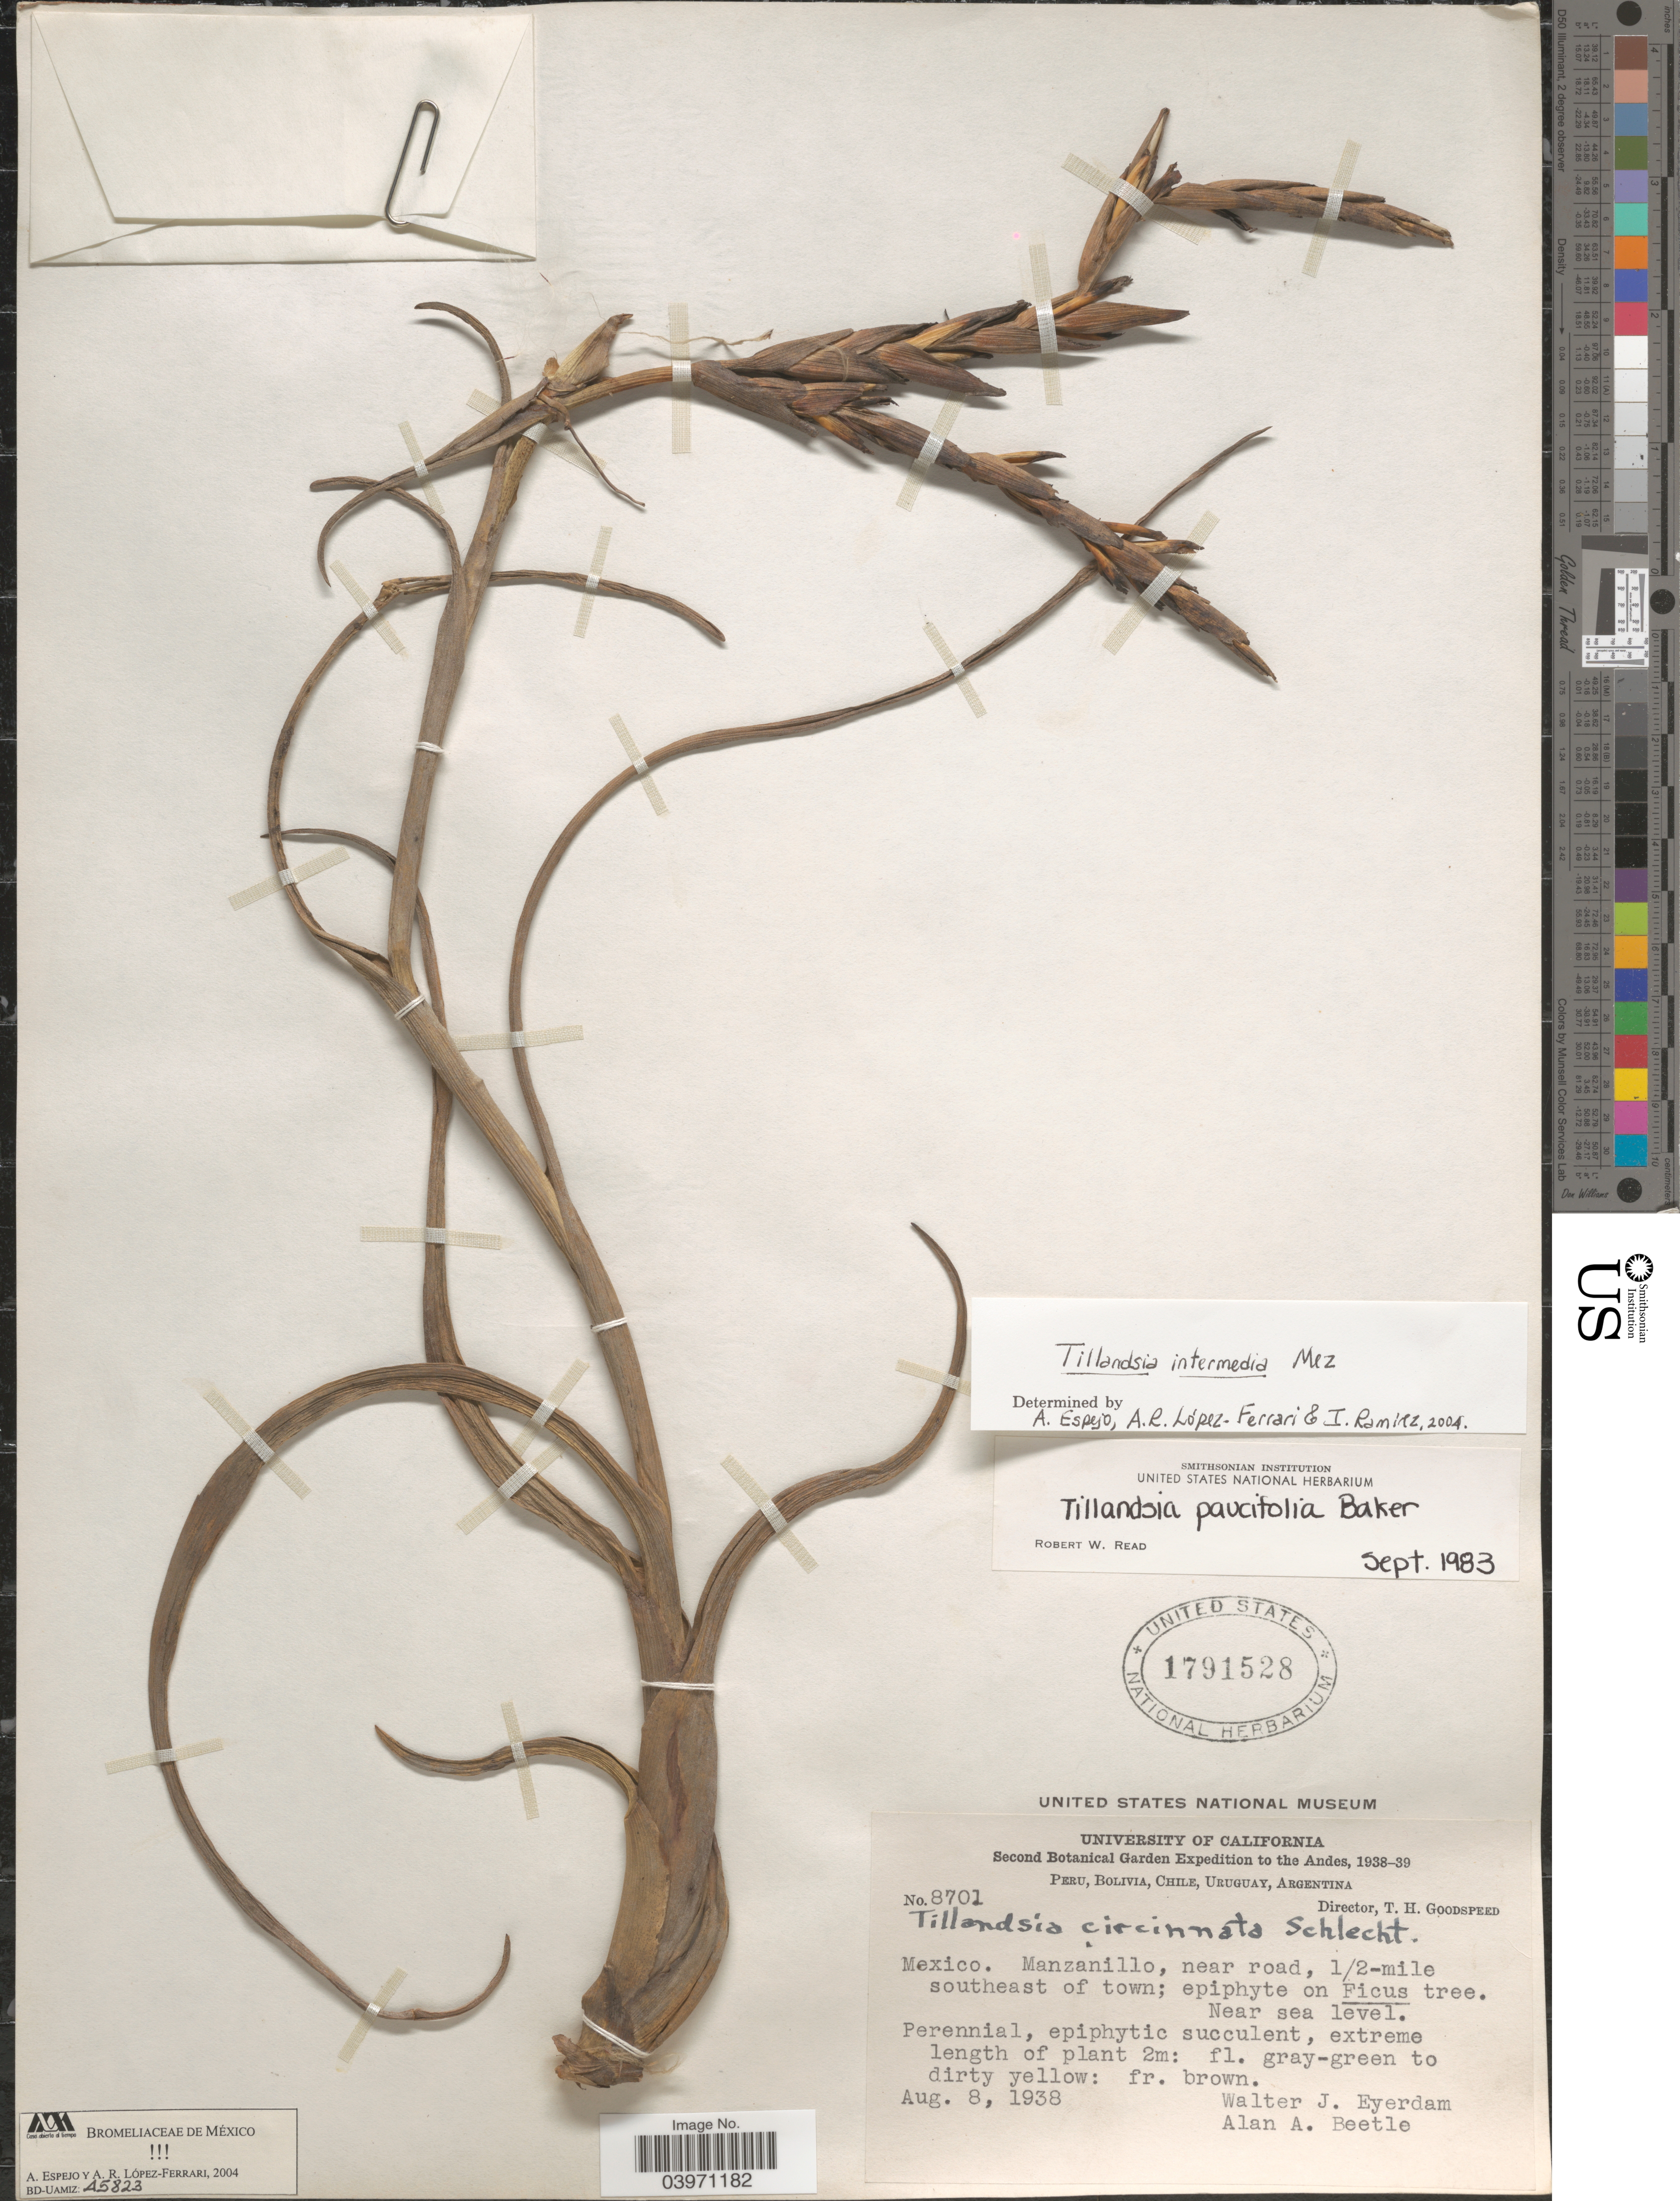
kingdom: Plantae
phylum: Tracheophyta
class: Liliopsida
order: Poales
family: Bromeliaceae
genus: Tillandsia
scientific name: Tillandsia intermedia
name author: Mez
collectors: W. J. Eyerdam & A. A. Beetle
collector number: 8701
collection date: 1938-08-08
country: Mexico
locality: The Andes. Manzanillo, near road, 1/2-mile southeast of town.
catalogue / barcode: US 1791528